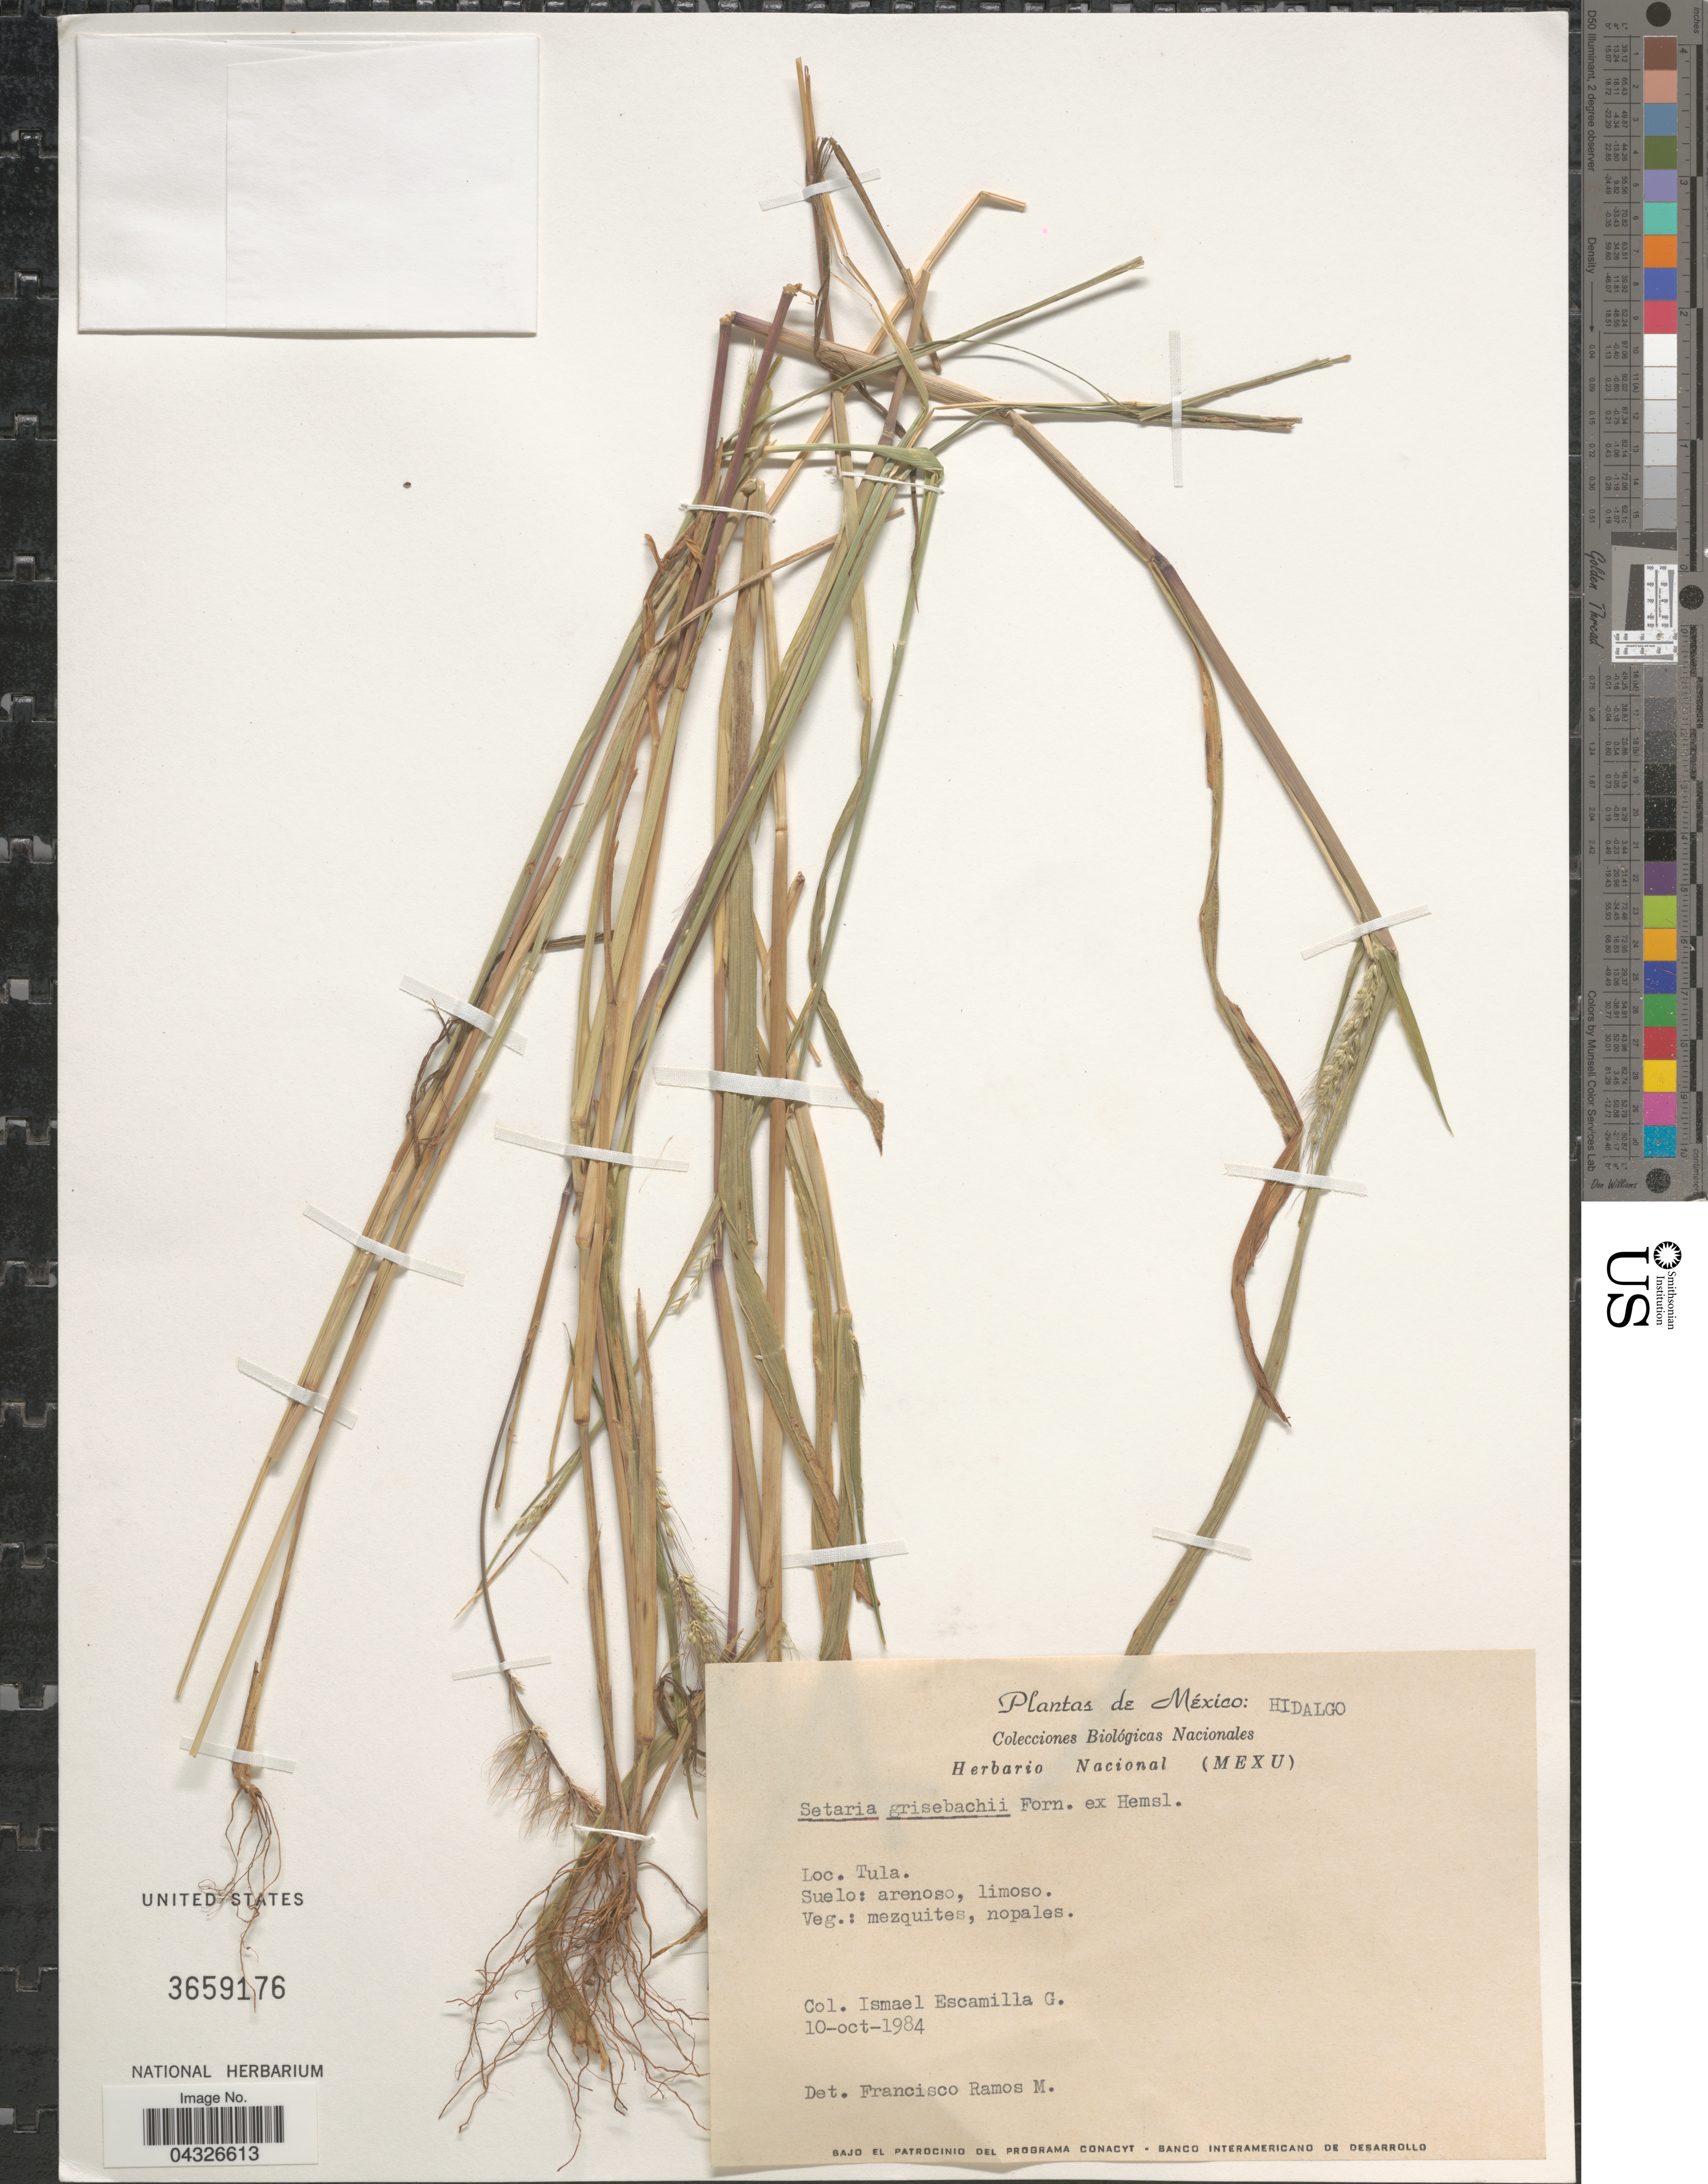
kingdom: Plantae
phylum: Tracheophyta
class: Liliopsida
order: Poales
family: Poaceae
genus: Setaria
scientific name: Setaria grisebachii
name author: E. Fourn.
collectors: I. Escamilla G.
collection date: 1984-10-10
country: Mexico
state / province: Hidalgo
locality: Tula. Suelo: arenoso, limoso.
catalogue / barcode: US 3659176